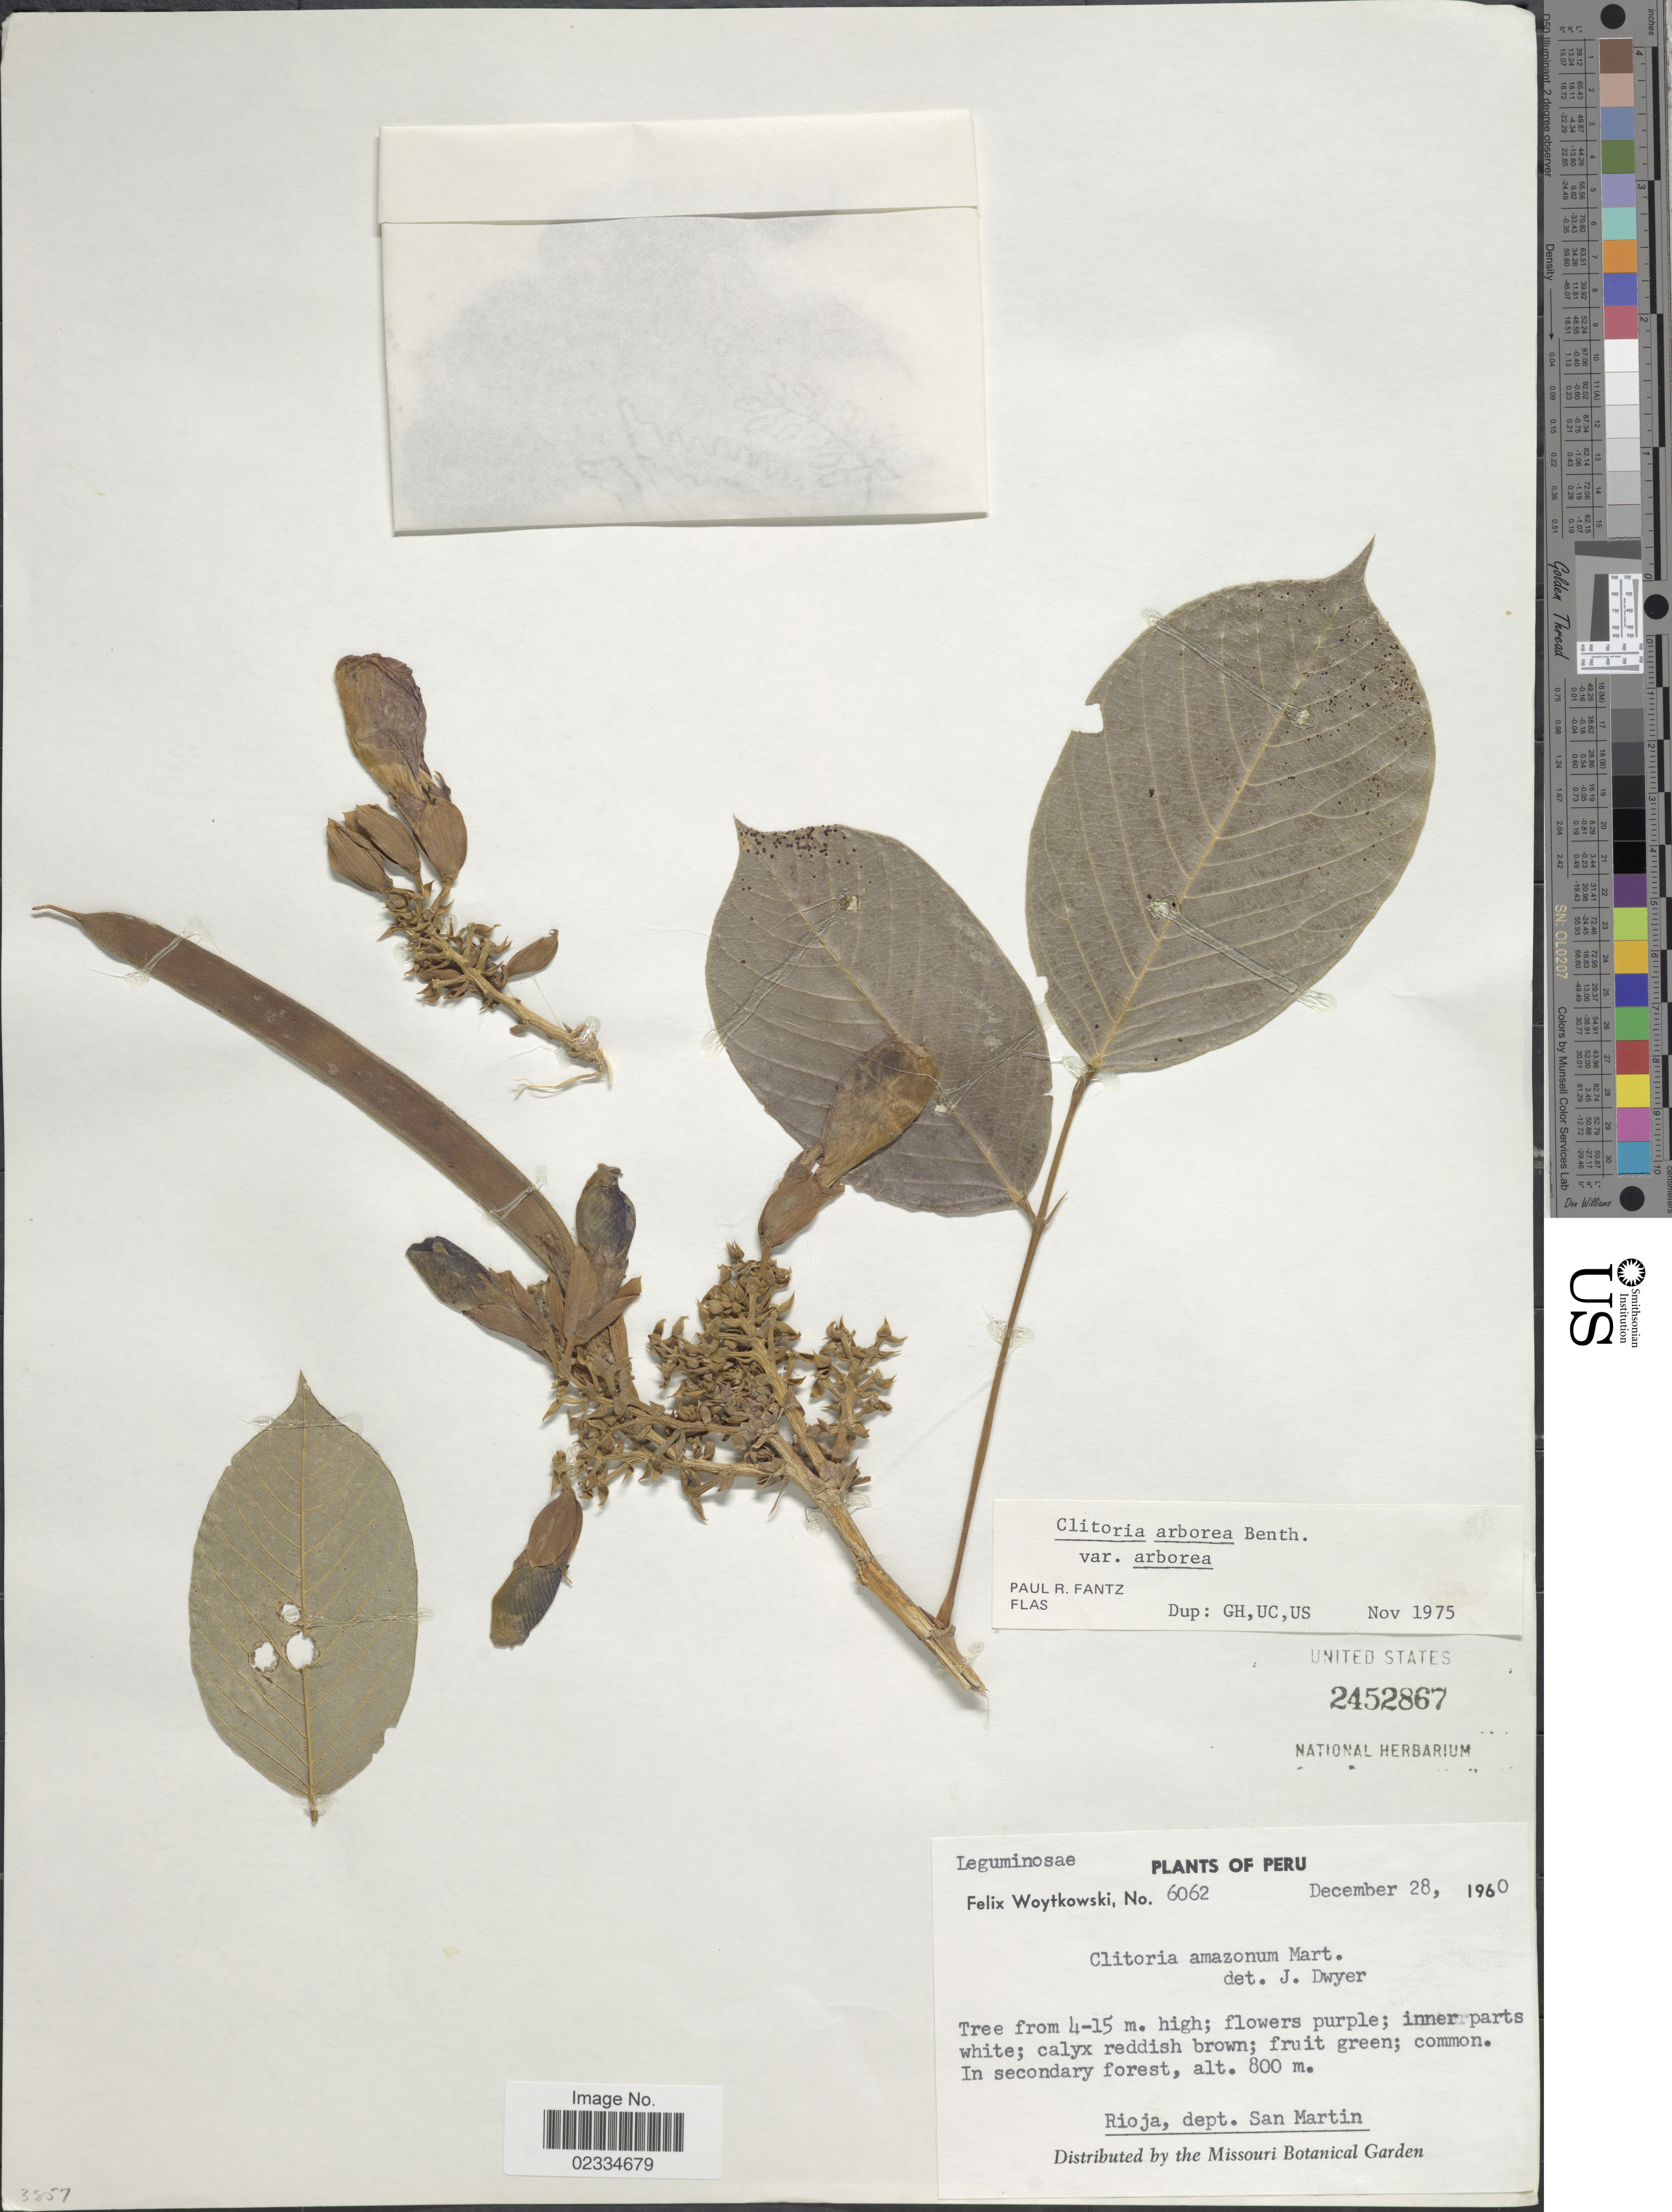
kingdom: Plantae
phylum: Tracheophyta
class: Magnoliopsida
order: Fabales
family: Fabaceae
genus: Clitoria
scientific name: Clitoria arborea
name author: Benth.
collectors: F. Woytkowski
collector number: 6062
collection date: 1960-12-28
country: Peru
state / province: San Martín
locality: Rioja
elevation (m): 800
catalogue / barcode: US 2452867